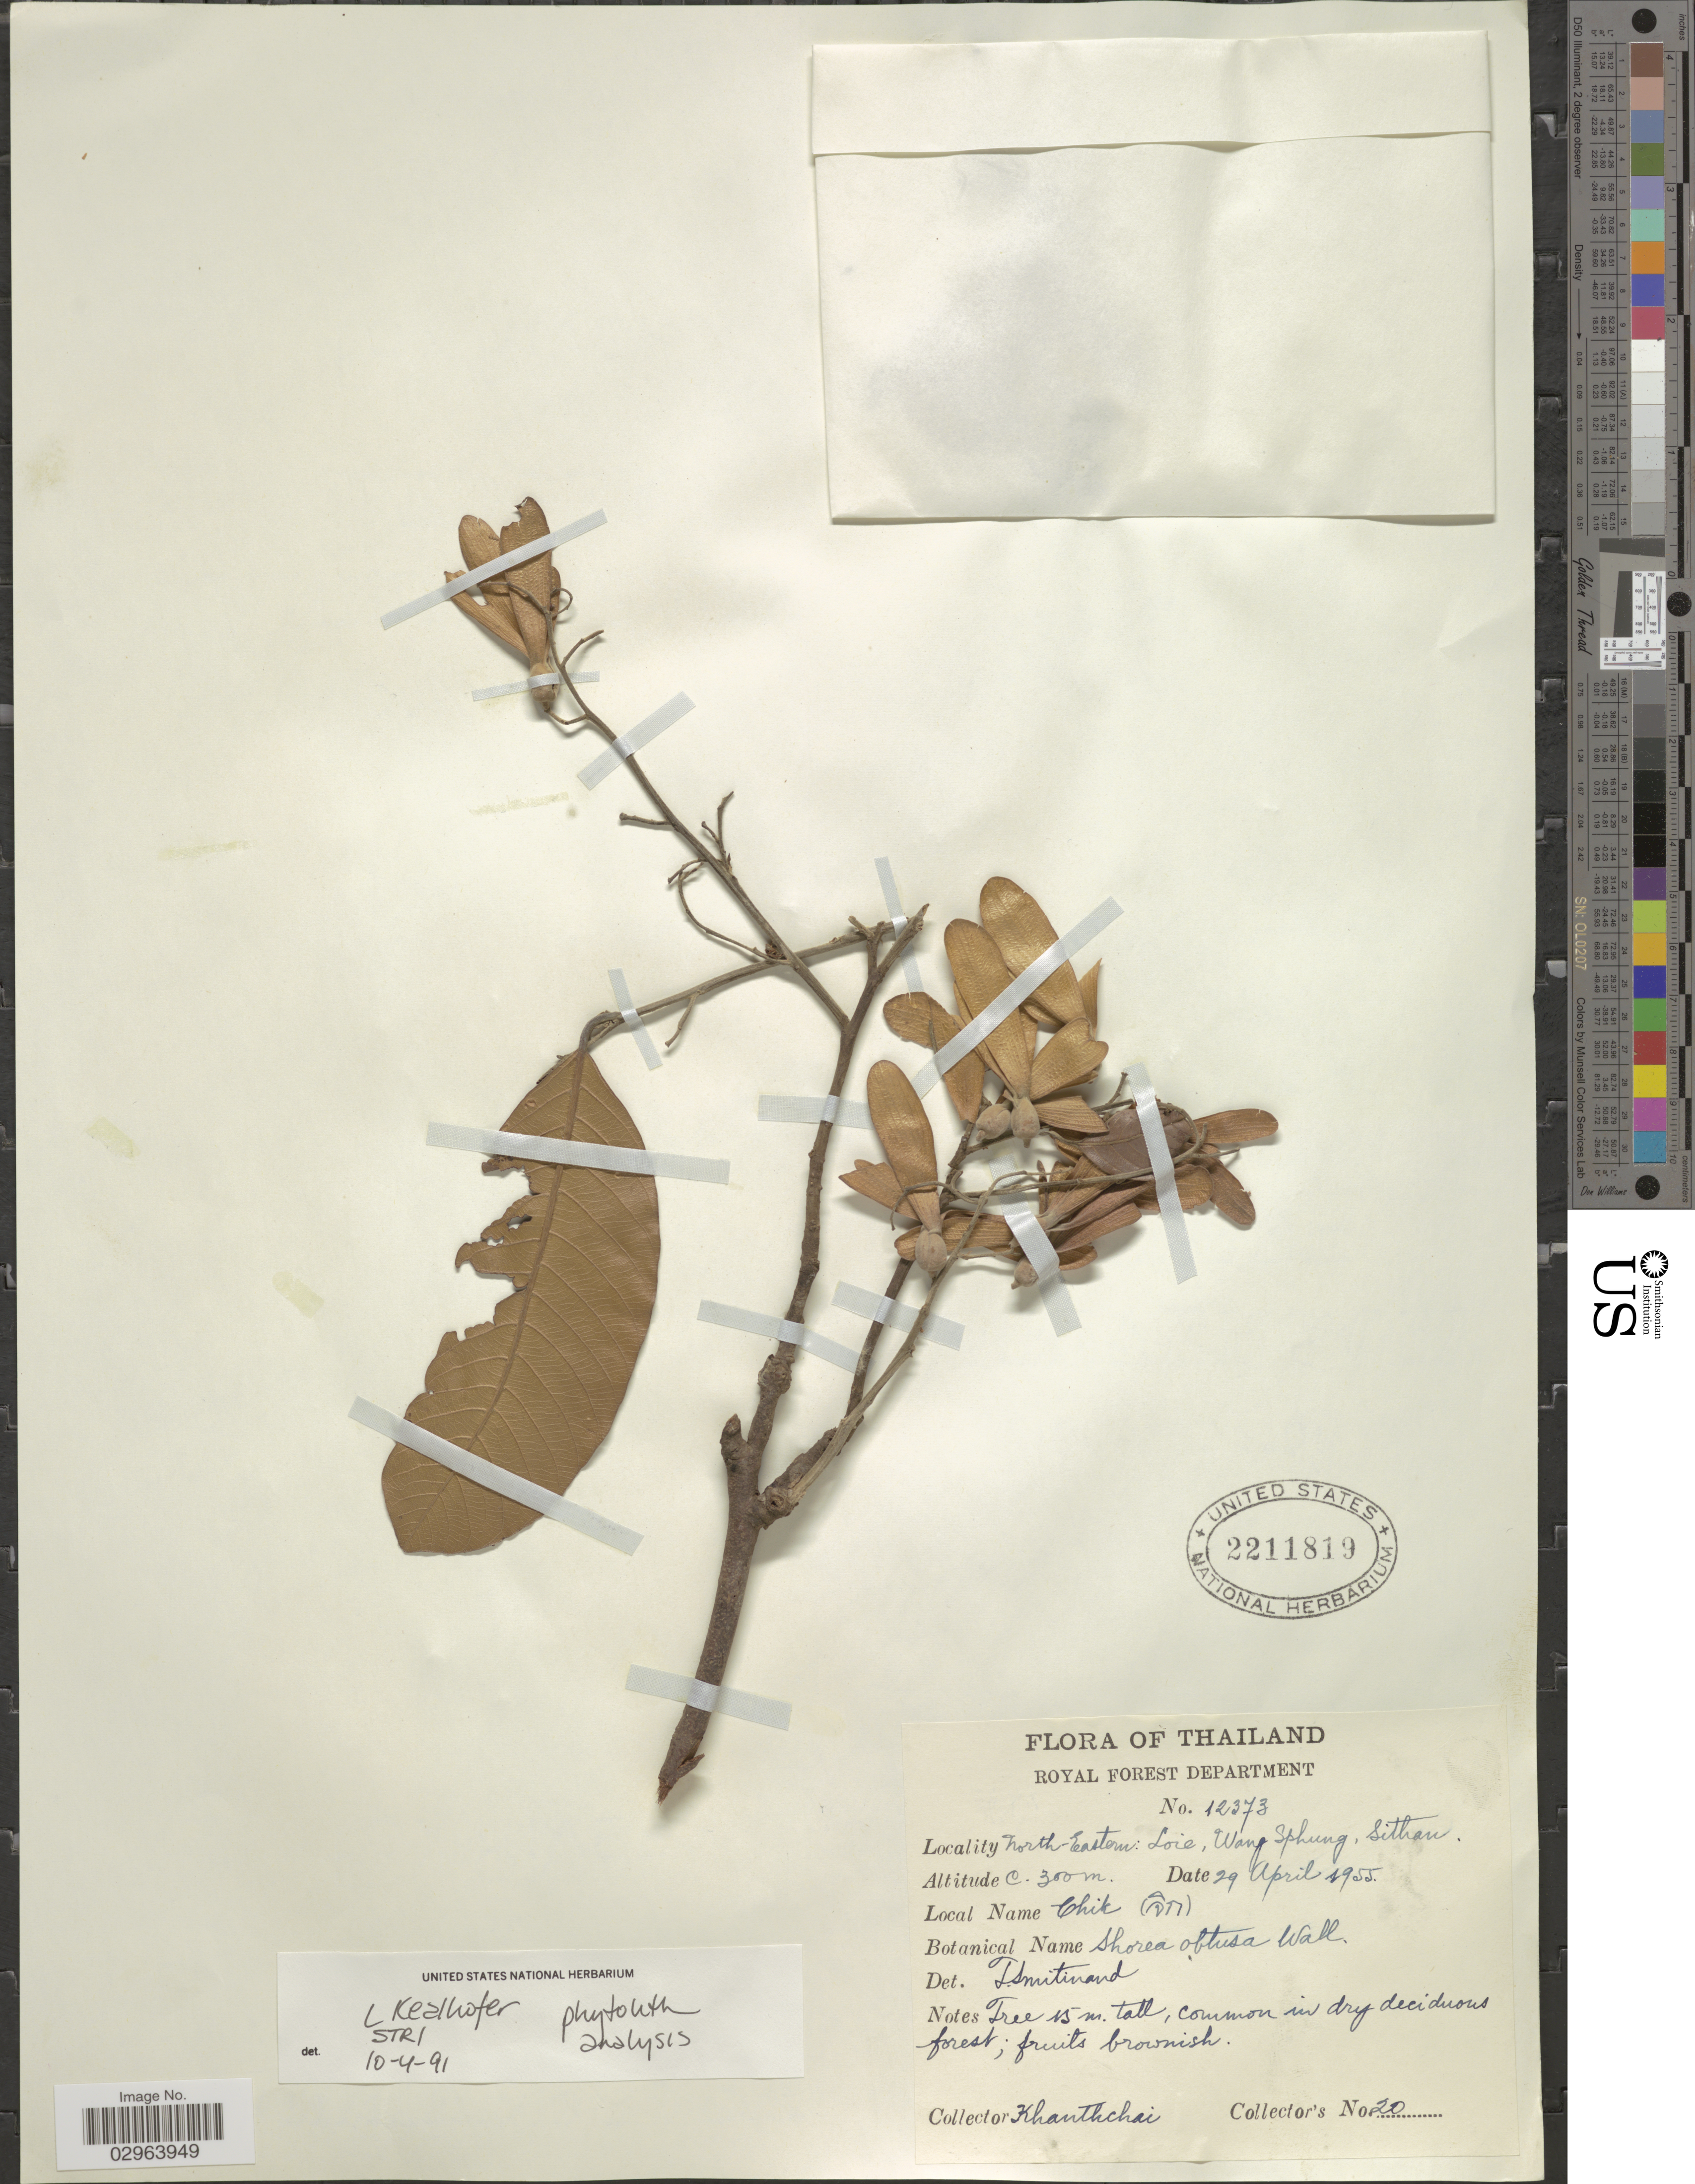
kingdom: Plantae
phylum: Tracheophyta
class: Magnoliopsida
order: Malvales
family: Dipterocarpaceae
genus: Shorea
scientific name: Shorea obtusa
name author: Wall.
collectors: Khanthchai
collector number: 20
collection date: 1955-04-29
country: Thailand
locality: North-Eastern: Loie, Wang Sphung, Sithan.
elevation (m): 300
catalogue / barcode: US 2211819